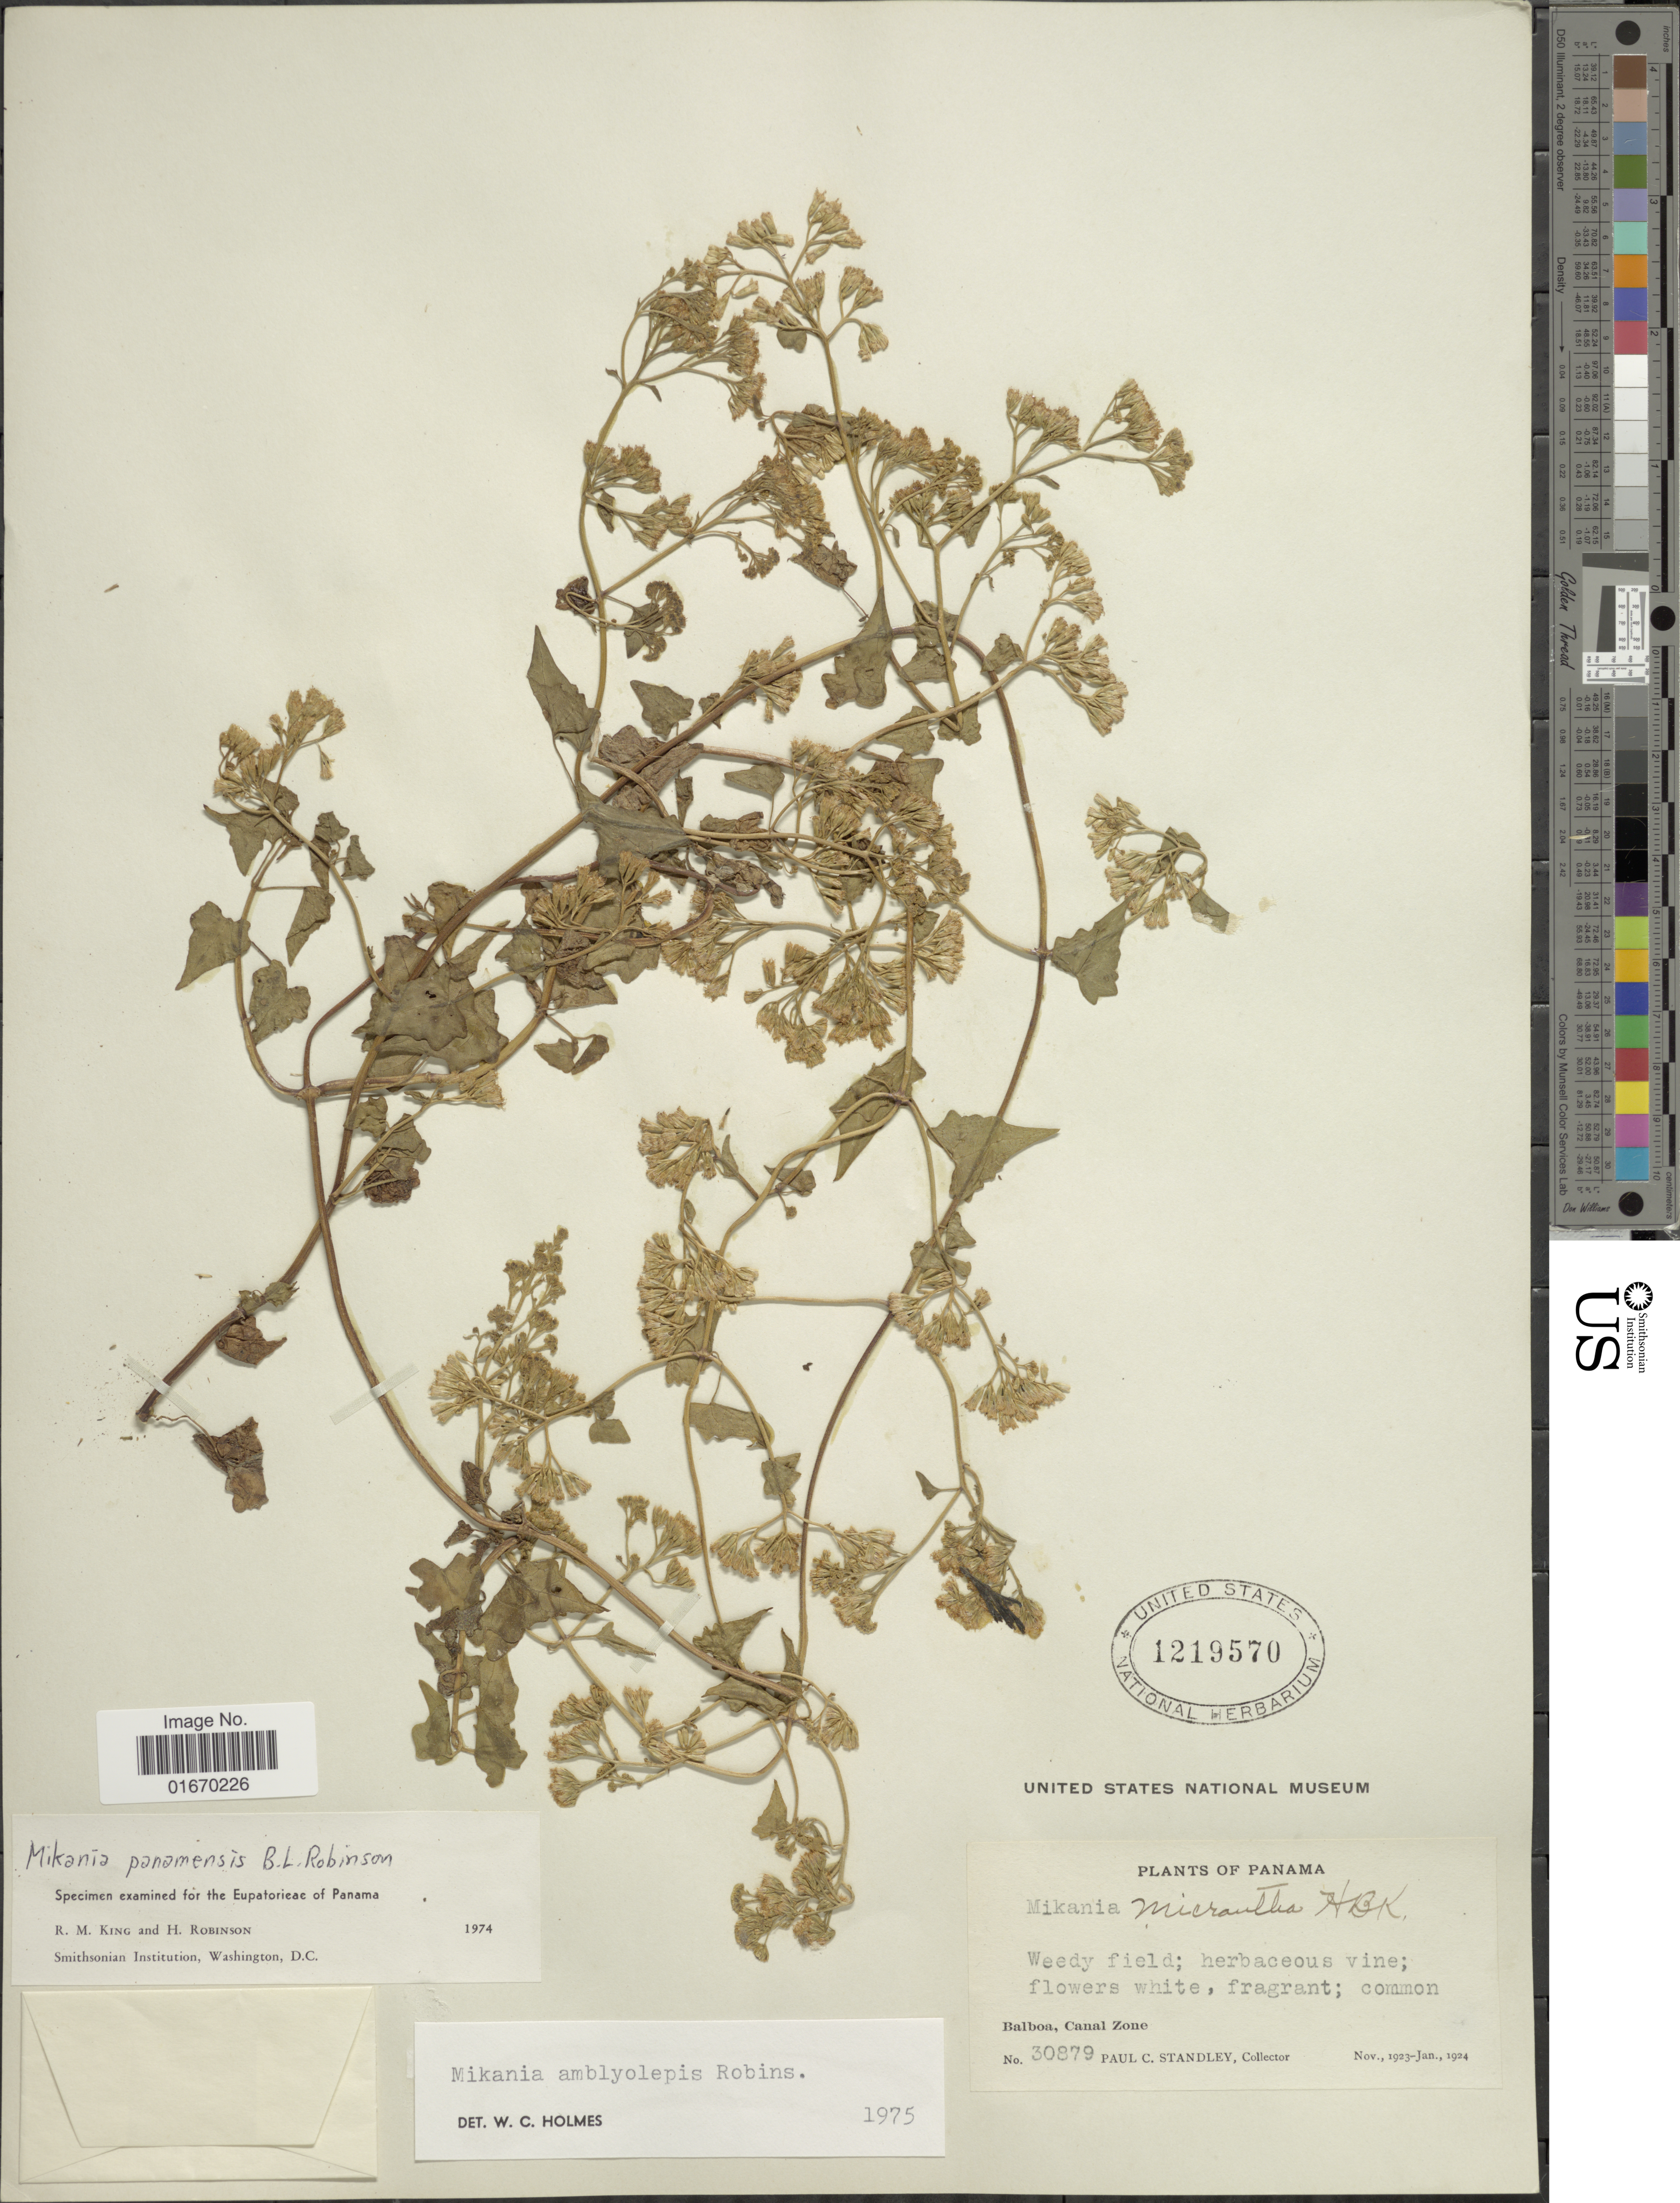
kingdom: Plantae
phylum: Tracheophyta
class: Magnoliopsida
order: Asterales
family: Asteraceae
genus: Mikania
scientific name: Mikania amblyolepis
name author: B.L. Rob.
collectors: P. C. Standley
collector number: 30879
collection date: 1923-11/1924-01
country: Panama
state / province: Colón / Panamá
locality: Balboa, Canal Zone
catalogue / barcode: US 1219570